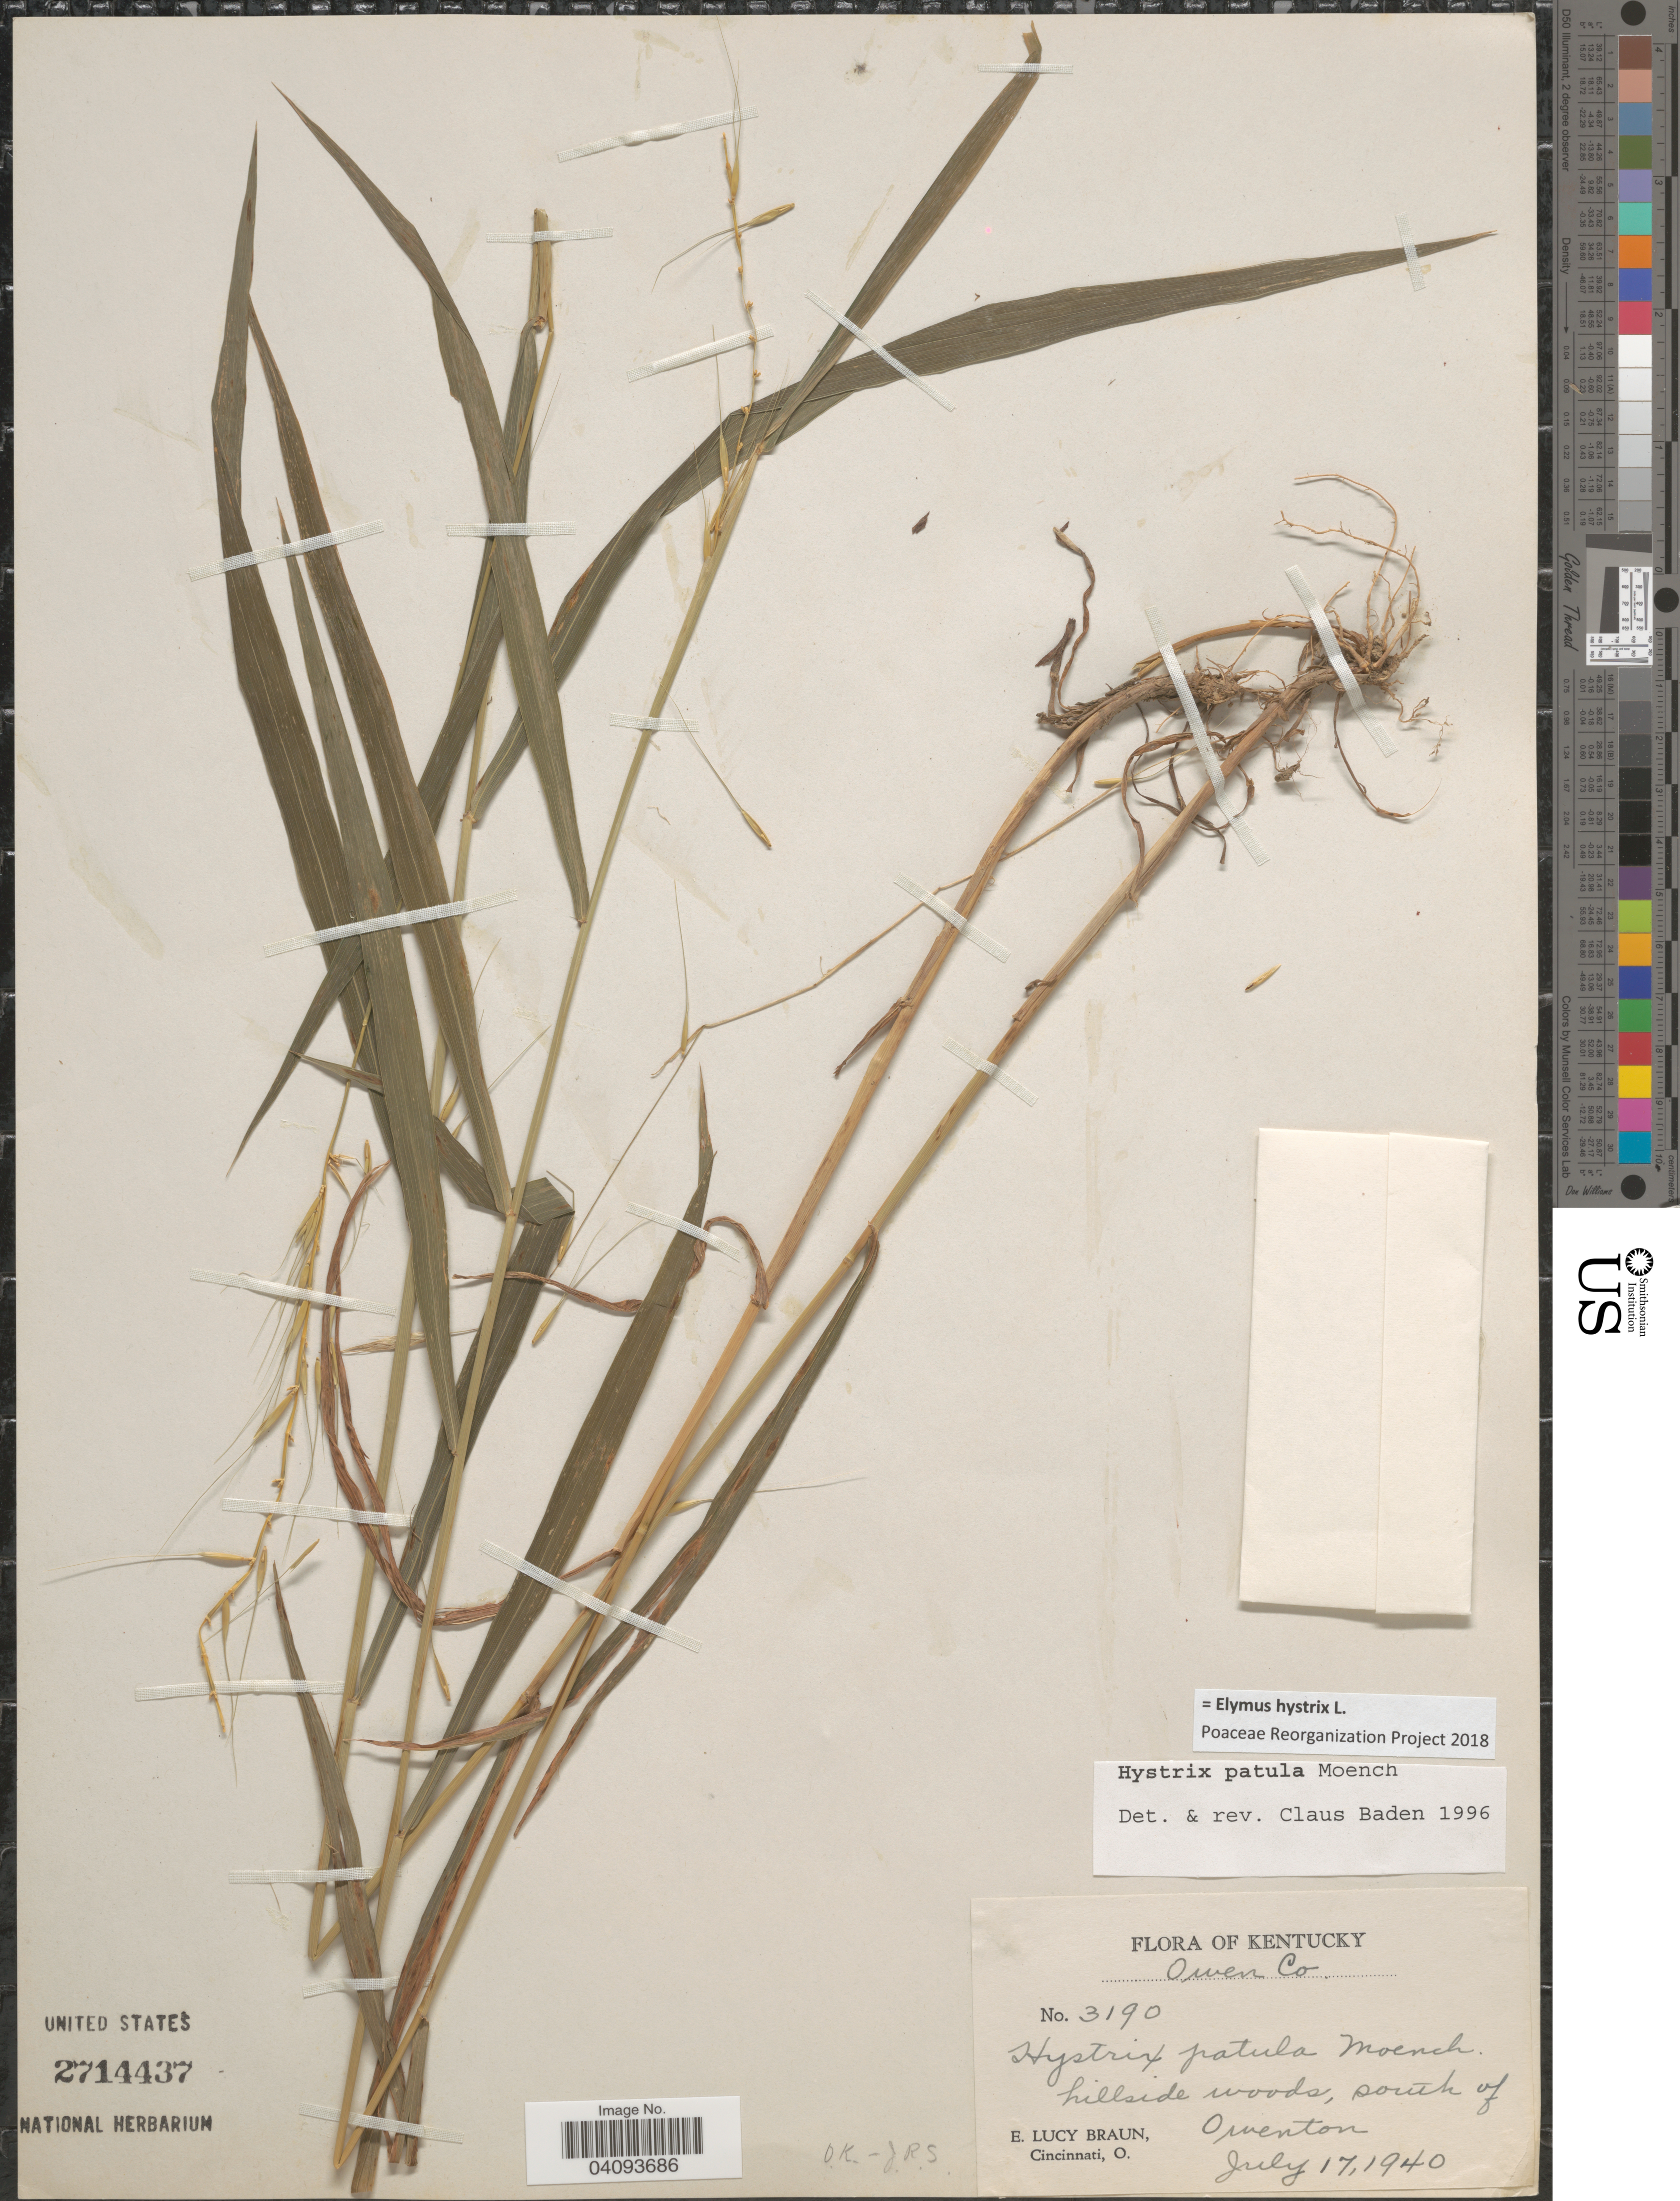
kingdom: Plantae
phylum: Tracheophyta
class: Liliopsida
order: Poales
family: Poaceae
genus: Elymus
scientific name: Elymus hystrix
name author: L.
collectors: E. L. Braun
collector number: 3190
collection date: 1940-07-17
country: United States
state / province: Kentucky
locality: Owen Co. South of Owenton.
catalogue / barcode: US 2714437